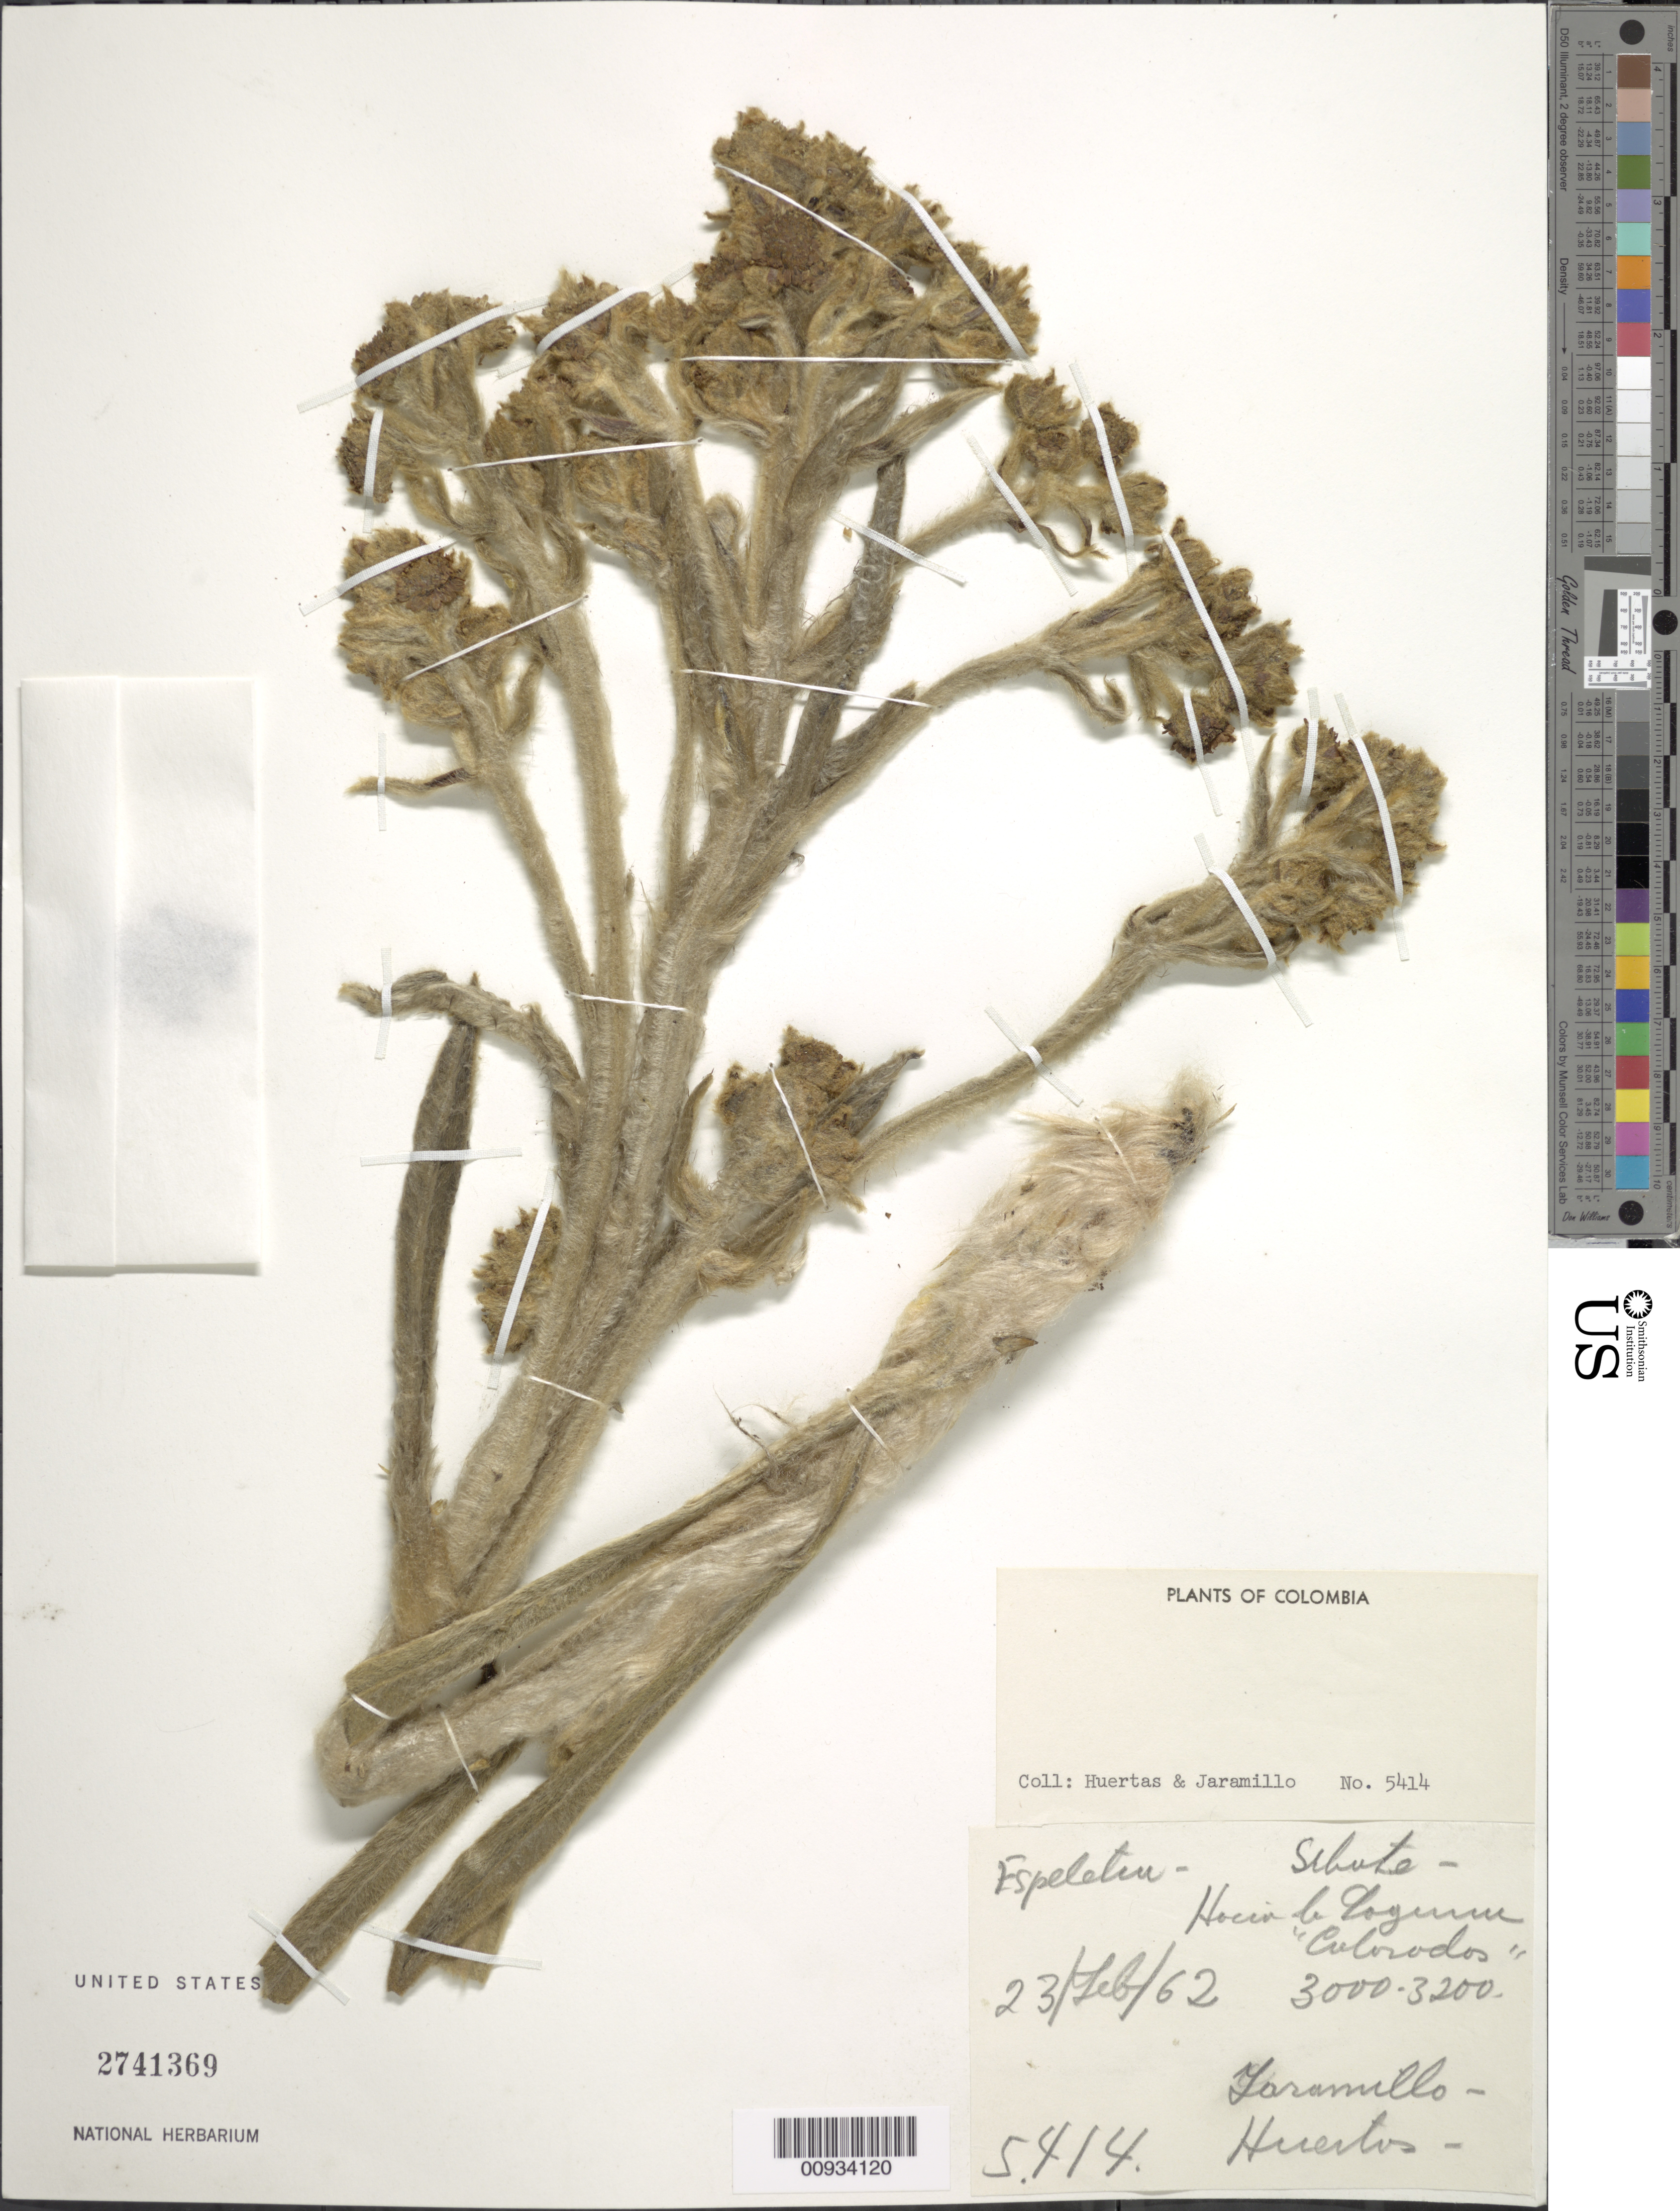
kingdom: Plantae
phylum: Tracheophyta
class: Magnoliopsida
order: Asterales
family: Asteraceae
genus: Espeletiopsis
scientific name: Espeletiopsis bogotensis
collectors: R. Jaramillo M. & -- Huertas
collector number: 5414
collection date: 1962-02-23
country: Colombia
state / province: Cundinamarca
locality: Sibaté, hacia la Laguna Colorados.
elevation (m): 3000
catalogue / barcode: US 2741369